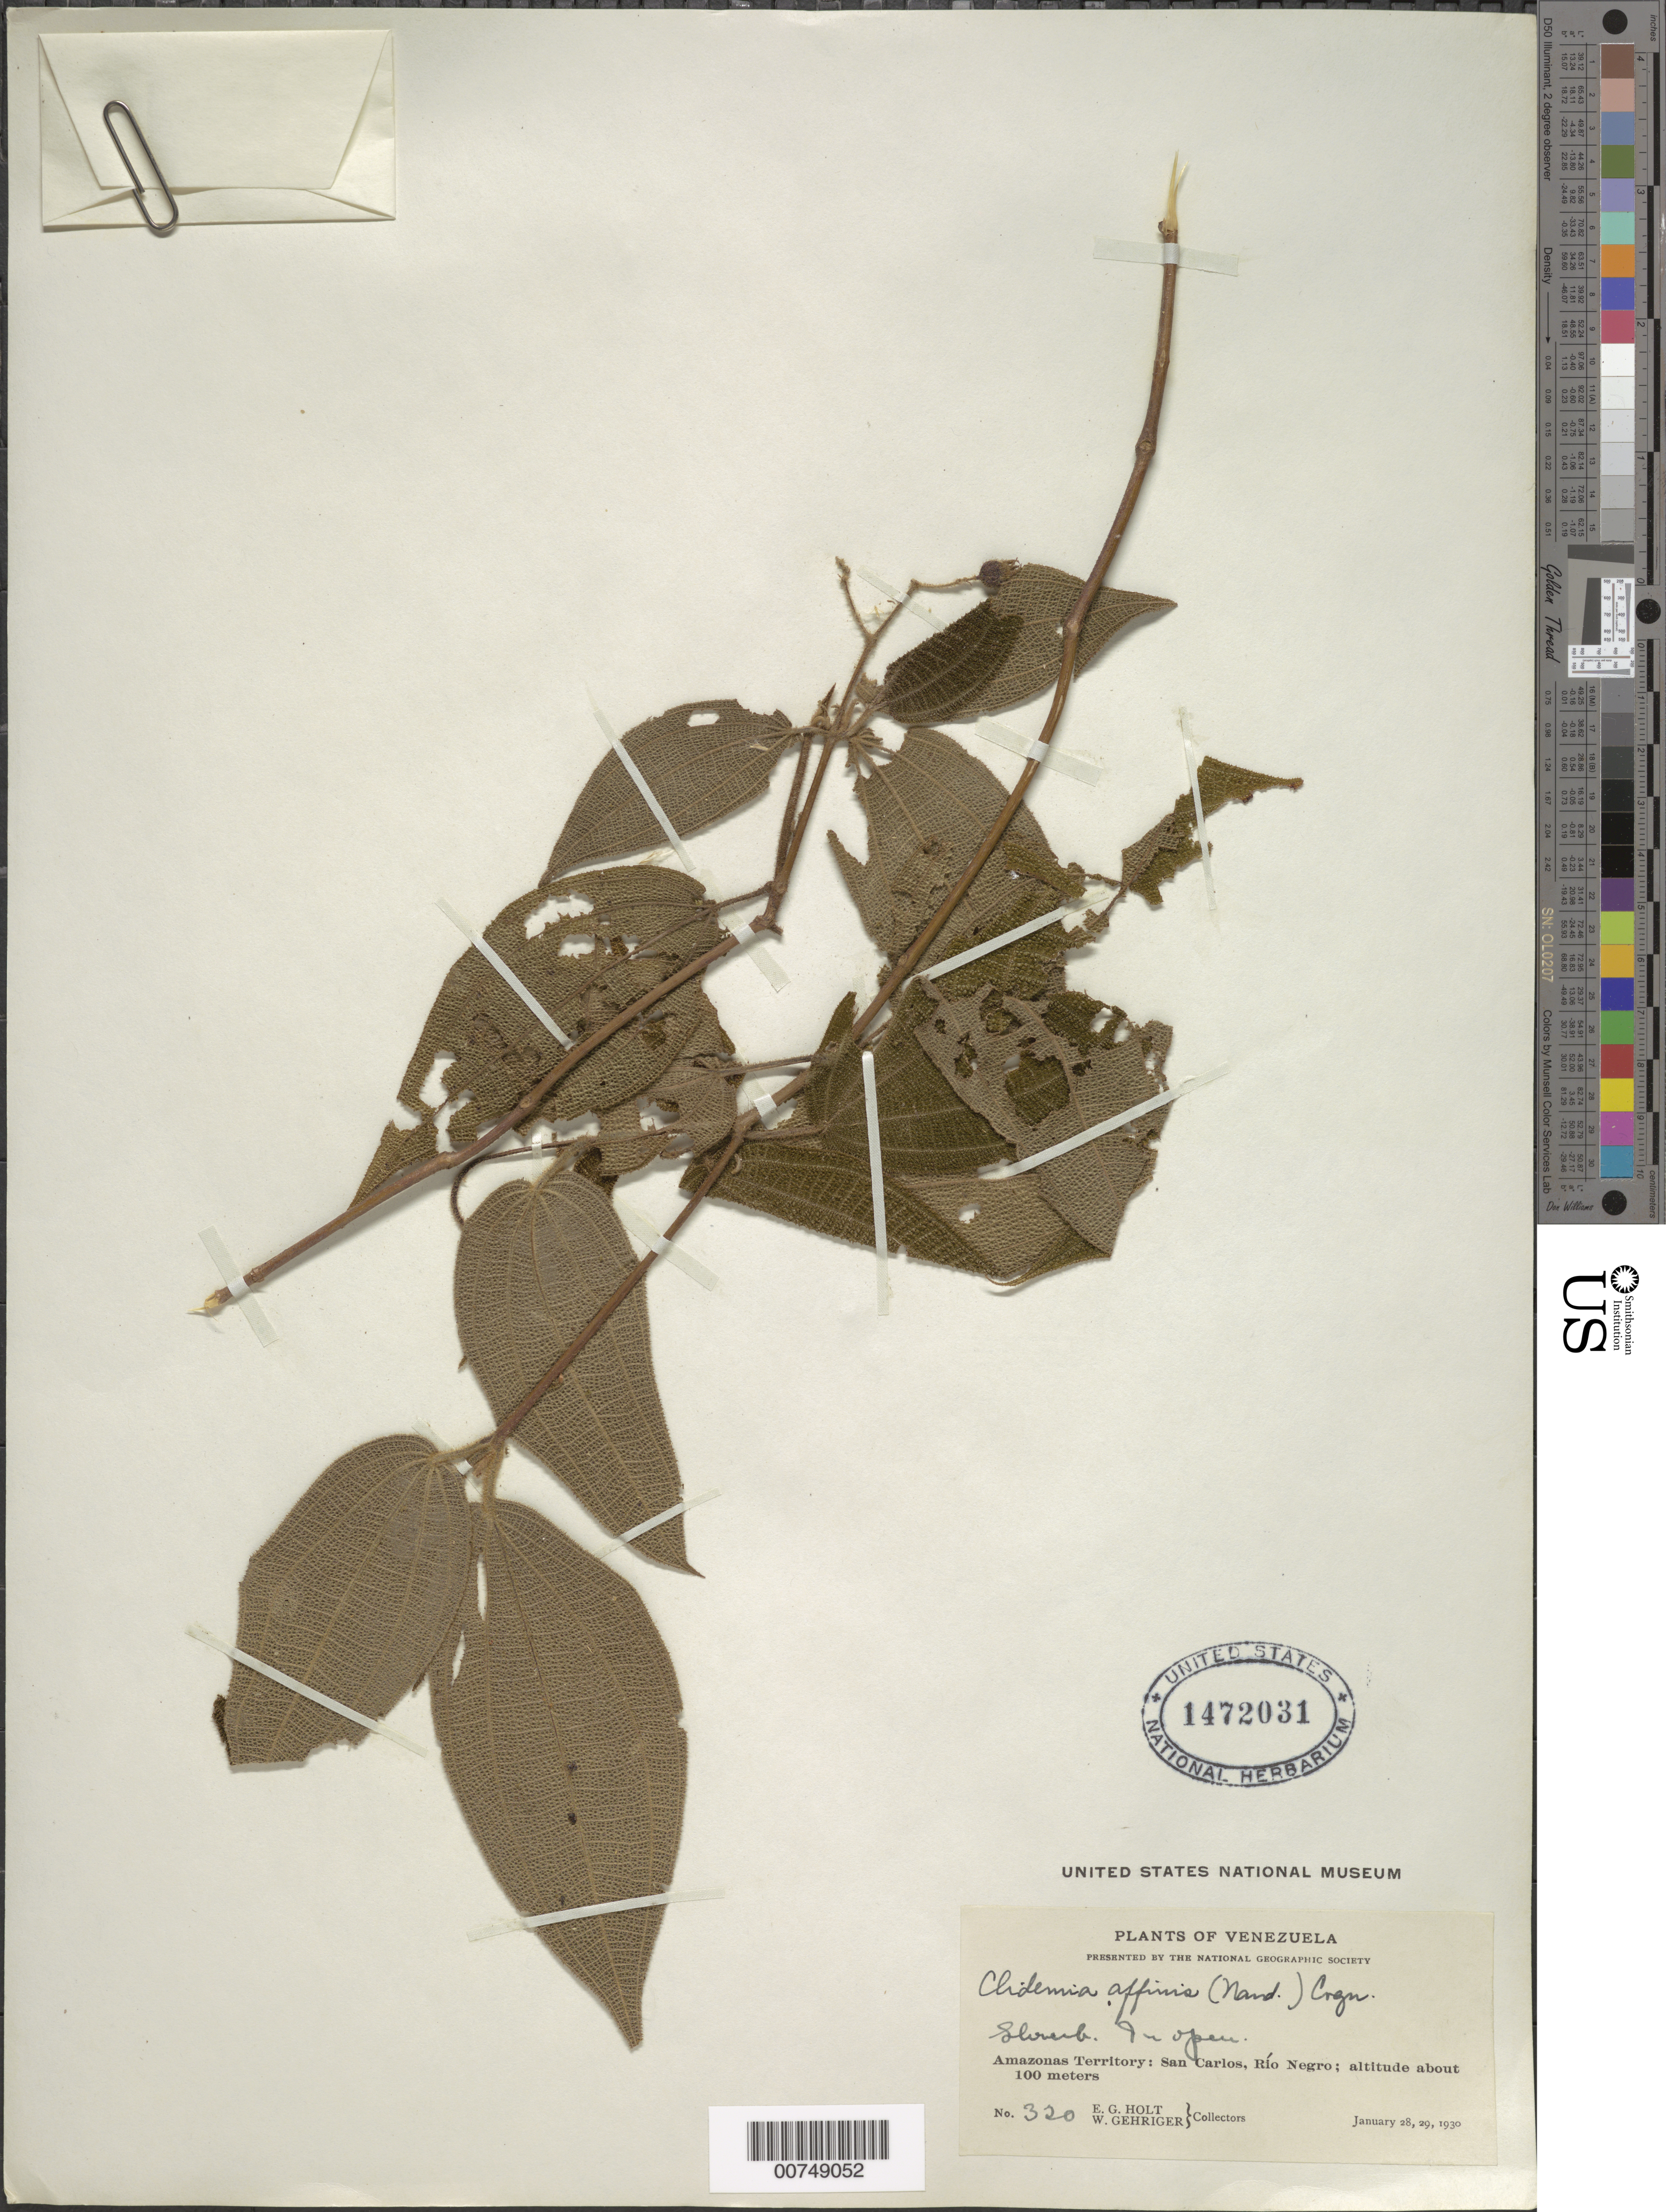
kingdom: Plantae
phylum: Tracheophyta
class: Magnoliopsida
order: Myrtales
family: Melastomataceae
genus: Clidemia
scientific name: Clidemia affinis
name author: (Naudin) Cogn.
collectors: E. Holt & W. Gehriger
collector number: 320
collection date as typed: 28-Jan-30 to 29-Jan-30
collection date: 1930-01-28/1930-01-29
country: Venezuela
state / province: Amazonas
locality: San Carlos de Río Negro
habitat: In open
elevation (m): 100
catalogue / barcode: US 1472031